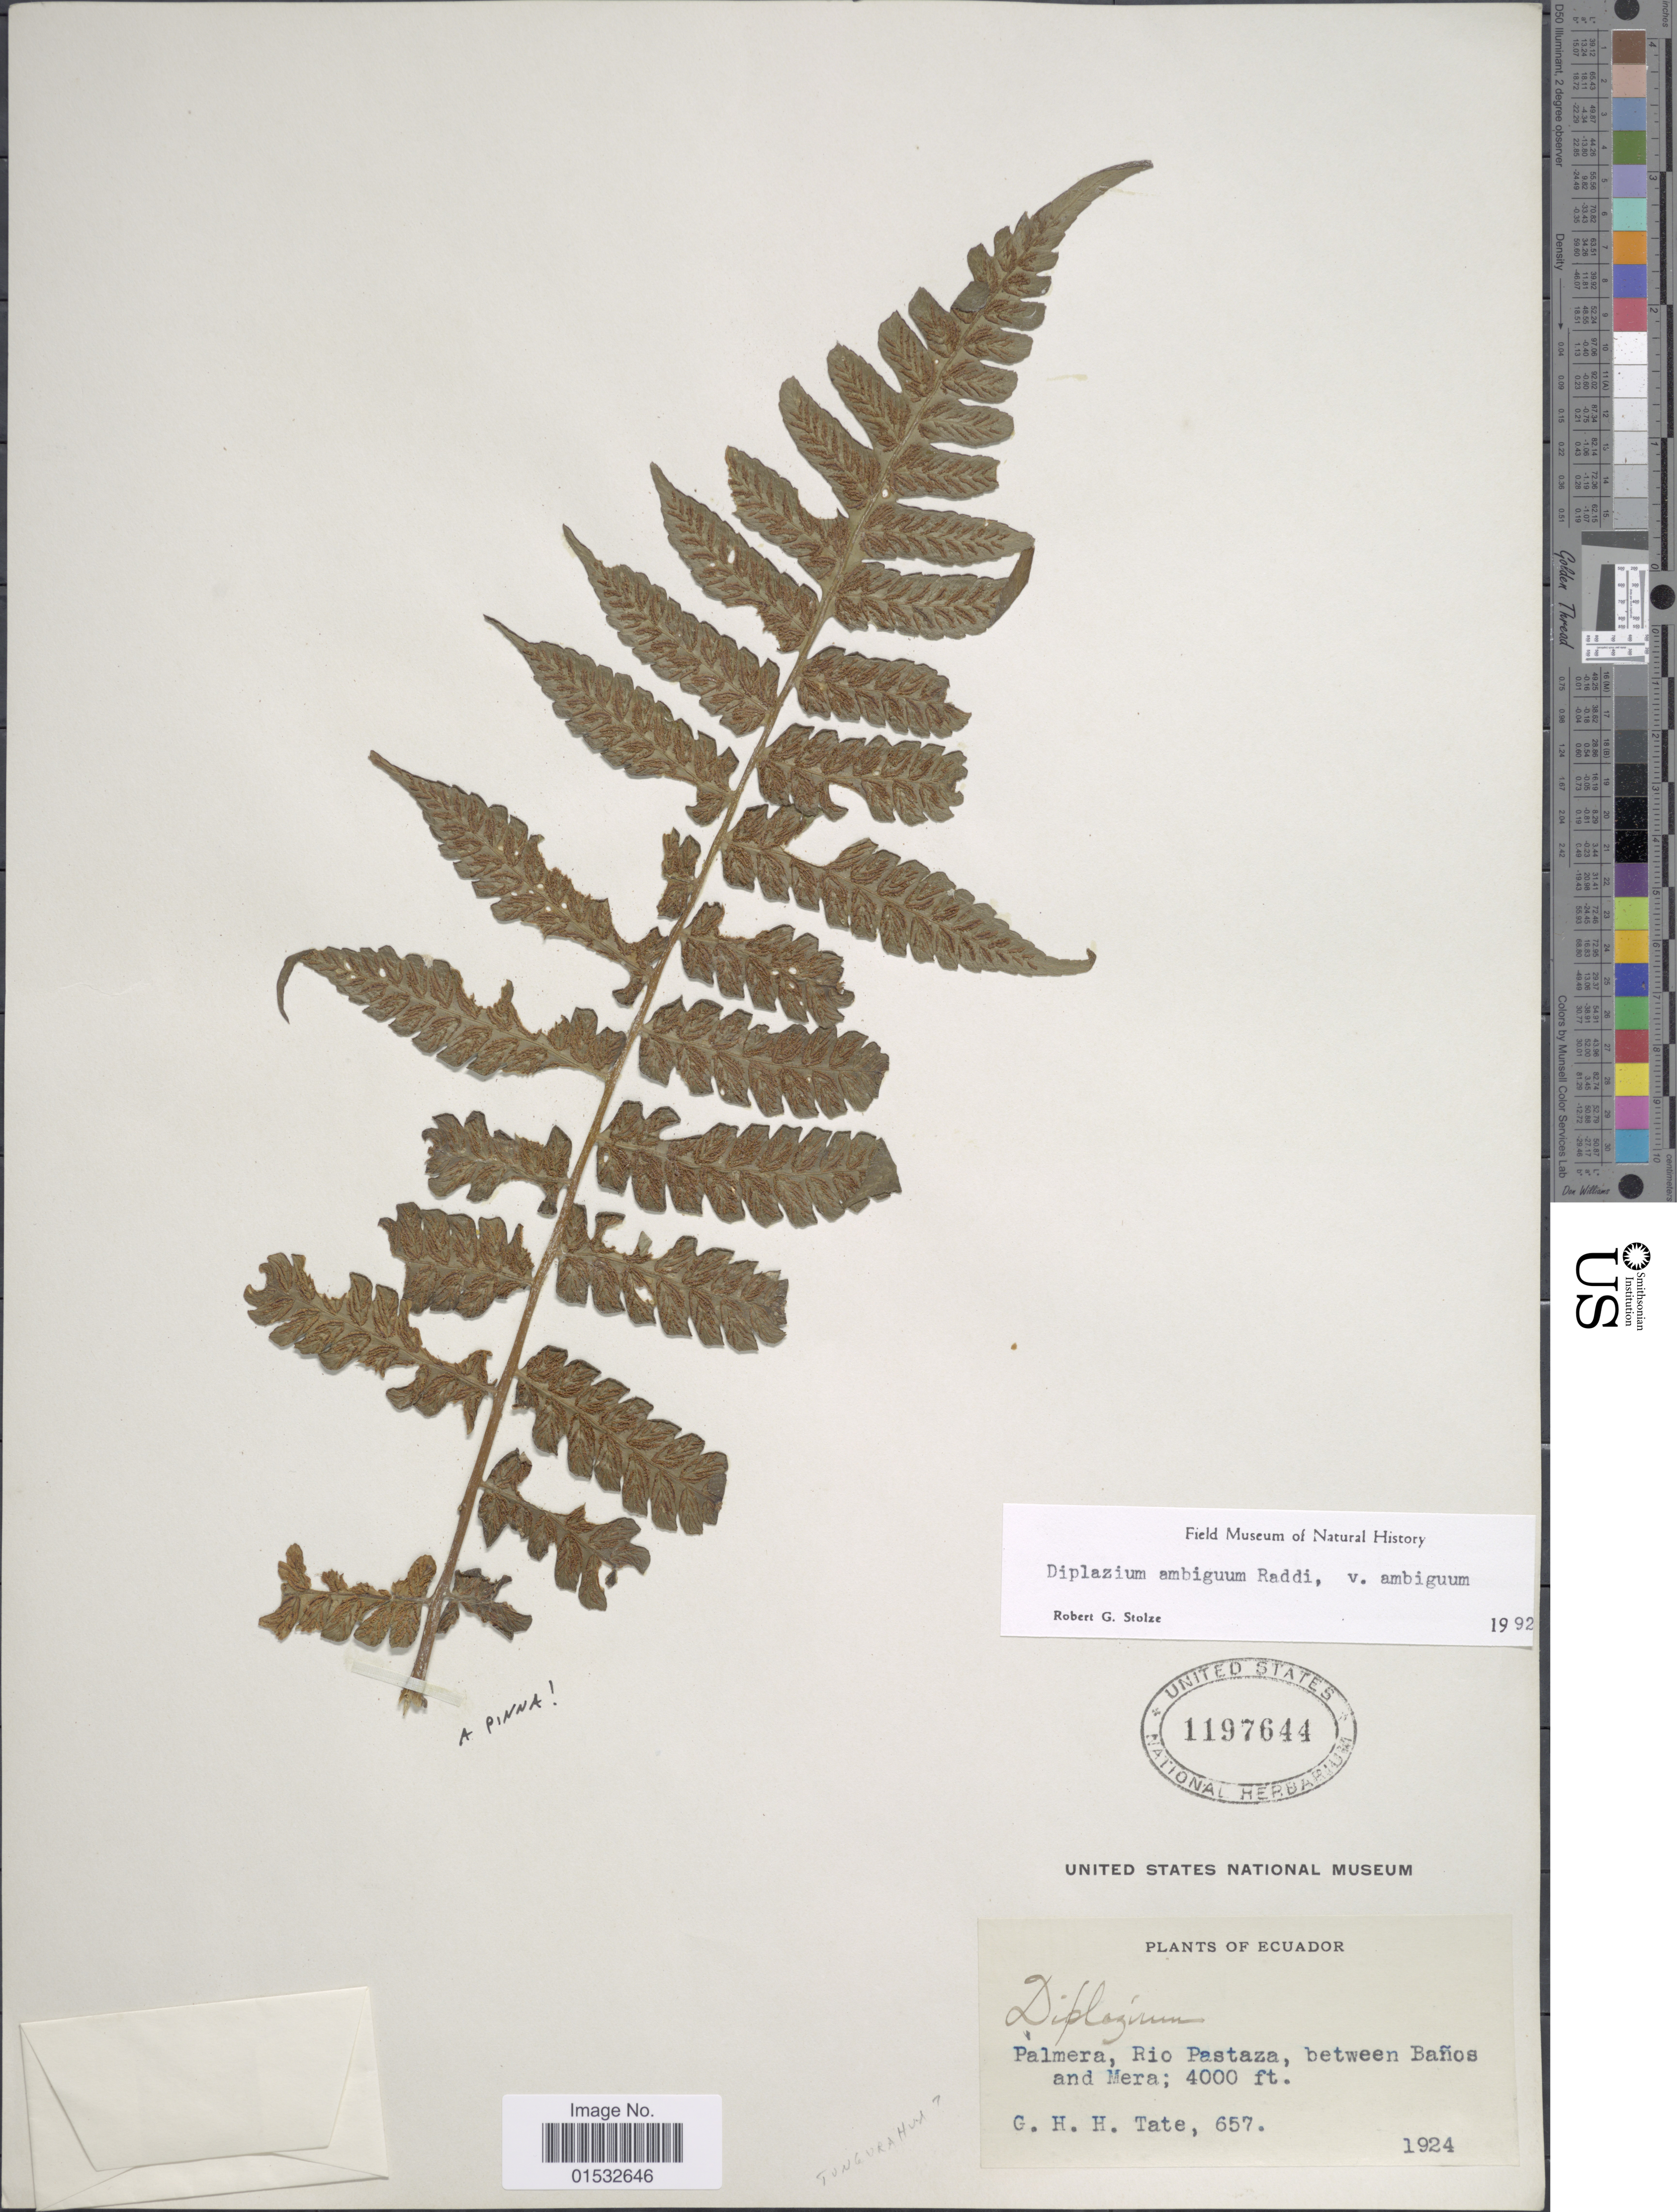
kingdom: Plantae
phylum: Tracheophyta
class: Polypodiopsida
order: Polypodiales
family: Athyriaceae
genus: Diplazium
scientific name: Diplazium ambiguum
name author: Raddi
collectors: G. Tate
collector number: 657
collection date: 1924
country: Ecuador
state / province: Pastaza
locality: Palmera, Rio Pasteza, between Baños and Mera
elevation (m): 1219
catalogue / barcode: US 1197644